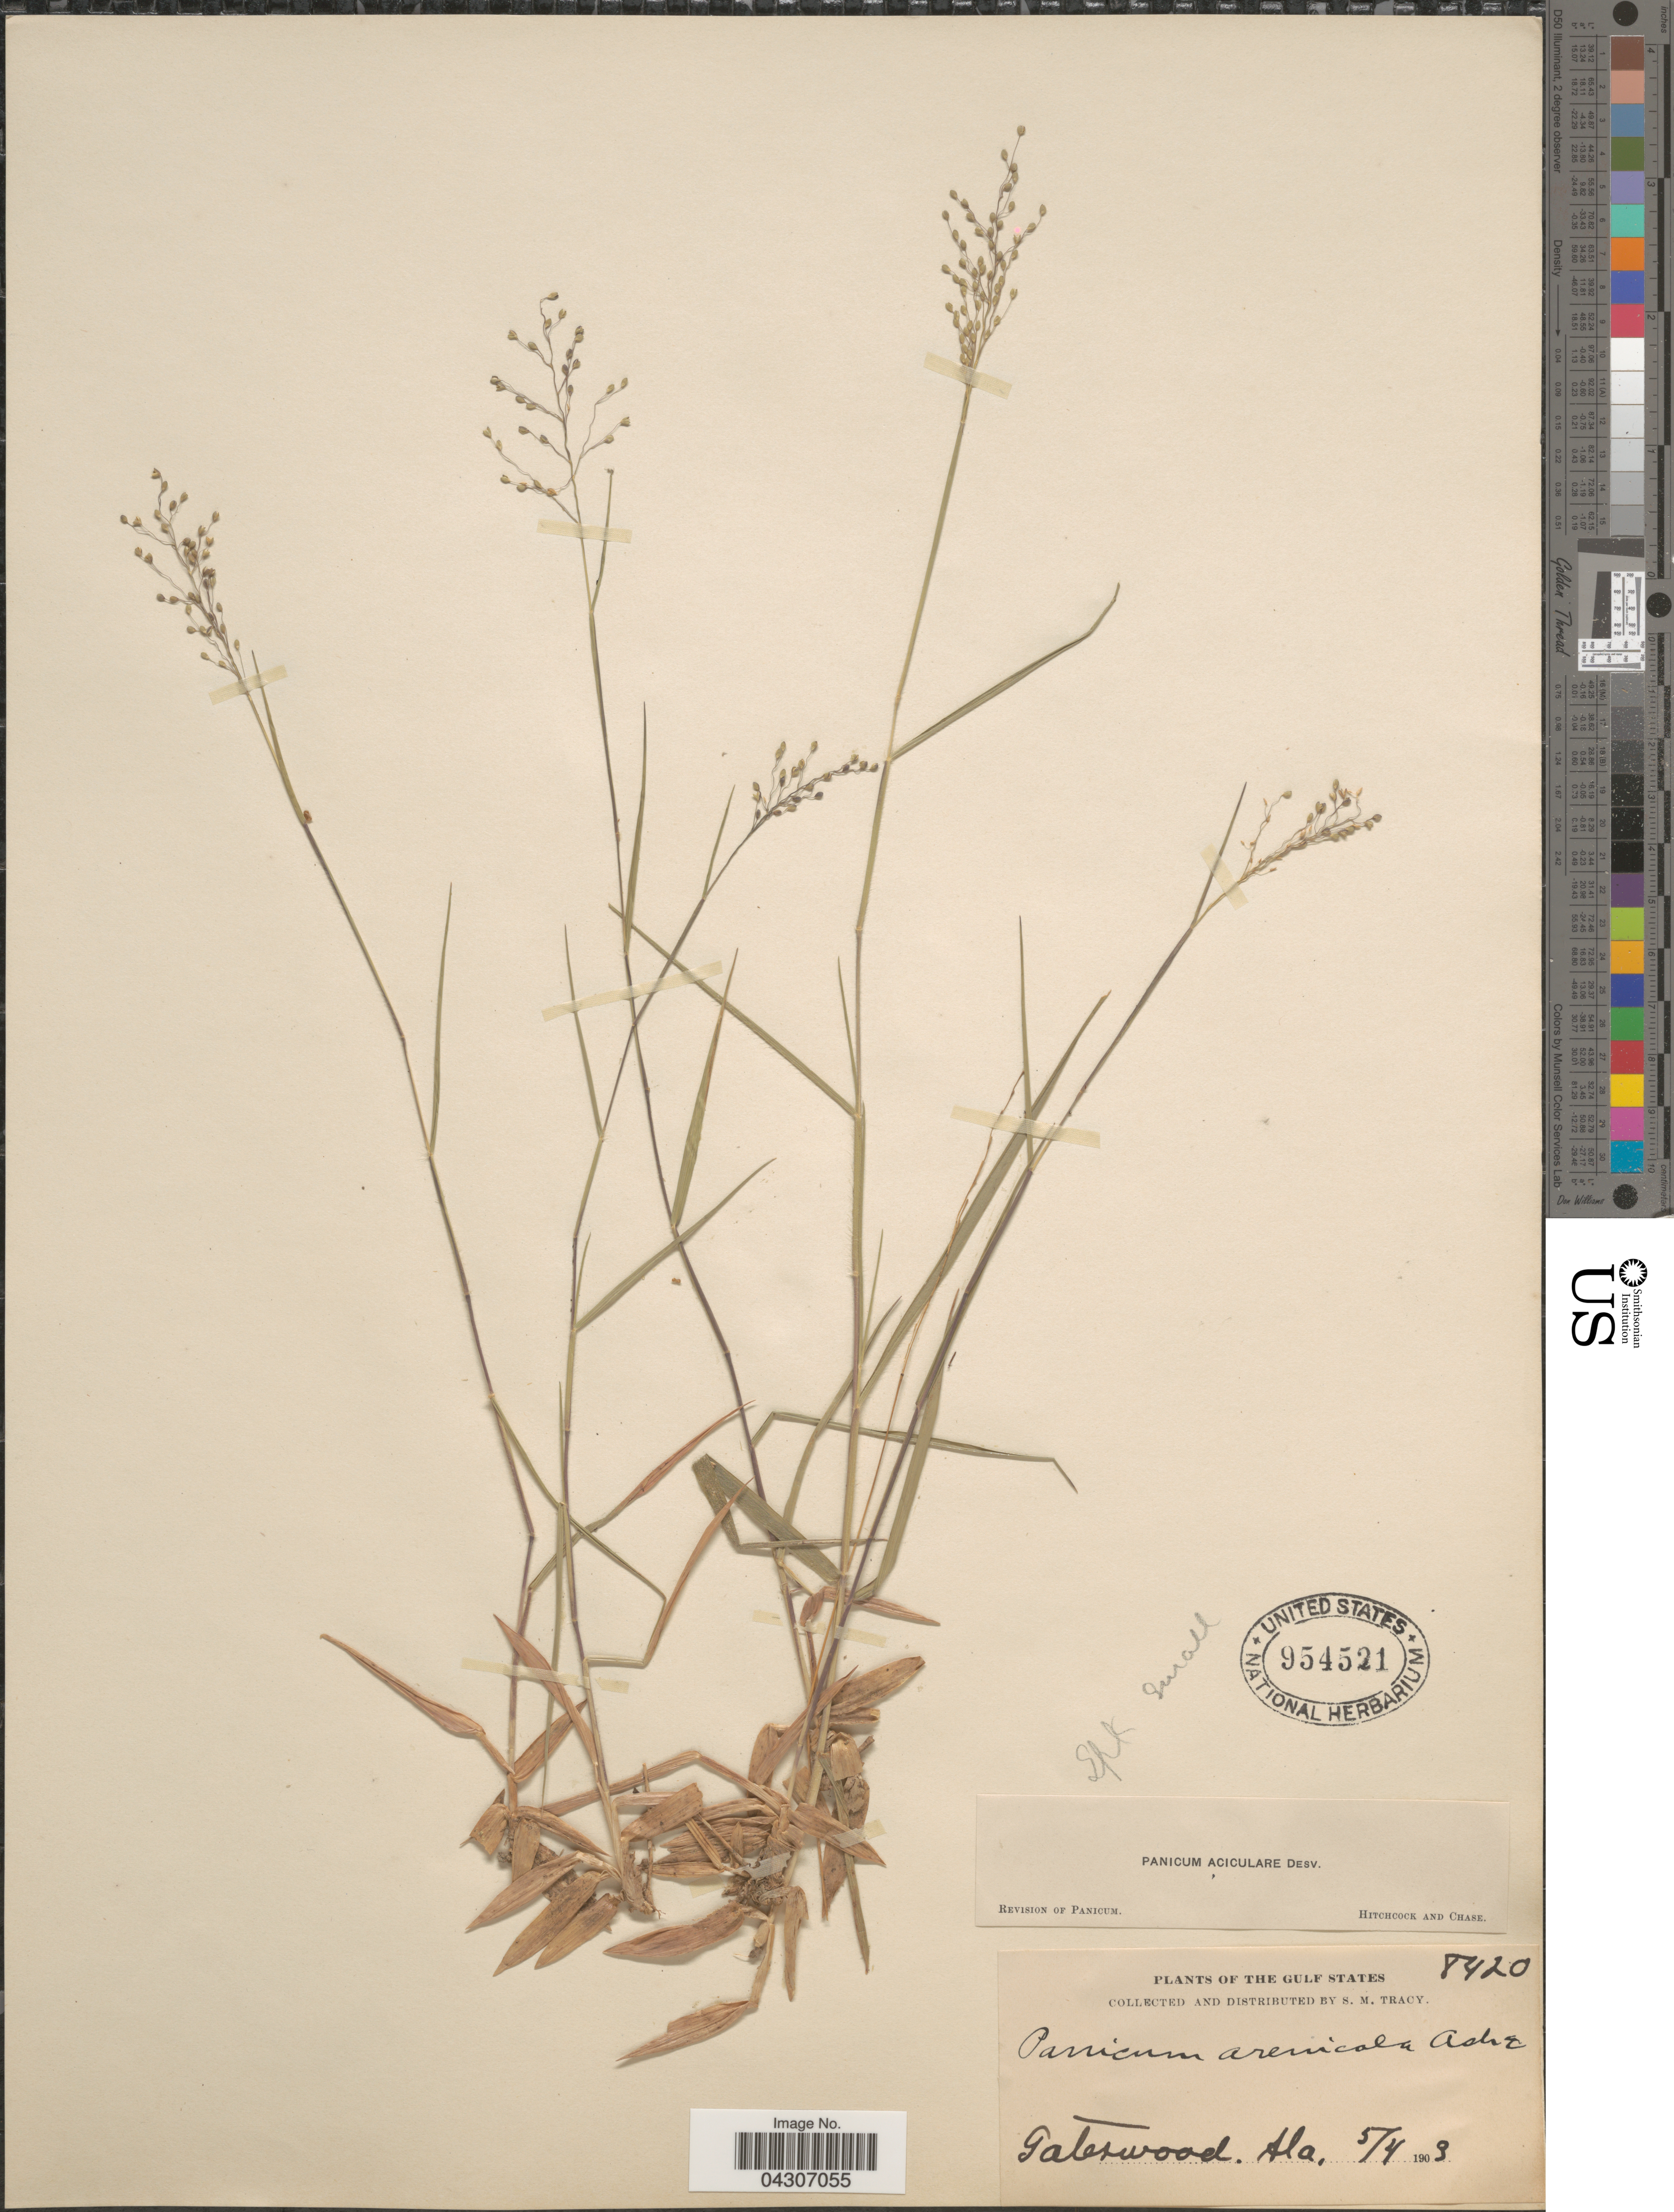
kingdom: Plantae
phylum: Tracheophyta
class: Liliopsida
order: Poales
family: Poaceae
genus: Dichanthelium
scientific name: Dichanthelium aciculare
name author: (Desv. ex Poir.) Gould & C.A. Clark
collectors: S. M. Tracy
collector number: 8420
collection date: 1903-05-04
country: United States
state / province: Alabama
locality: The Gulf States. Gateswood.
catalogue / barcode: US 954521